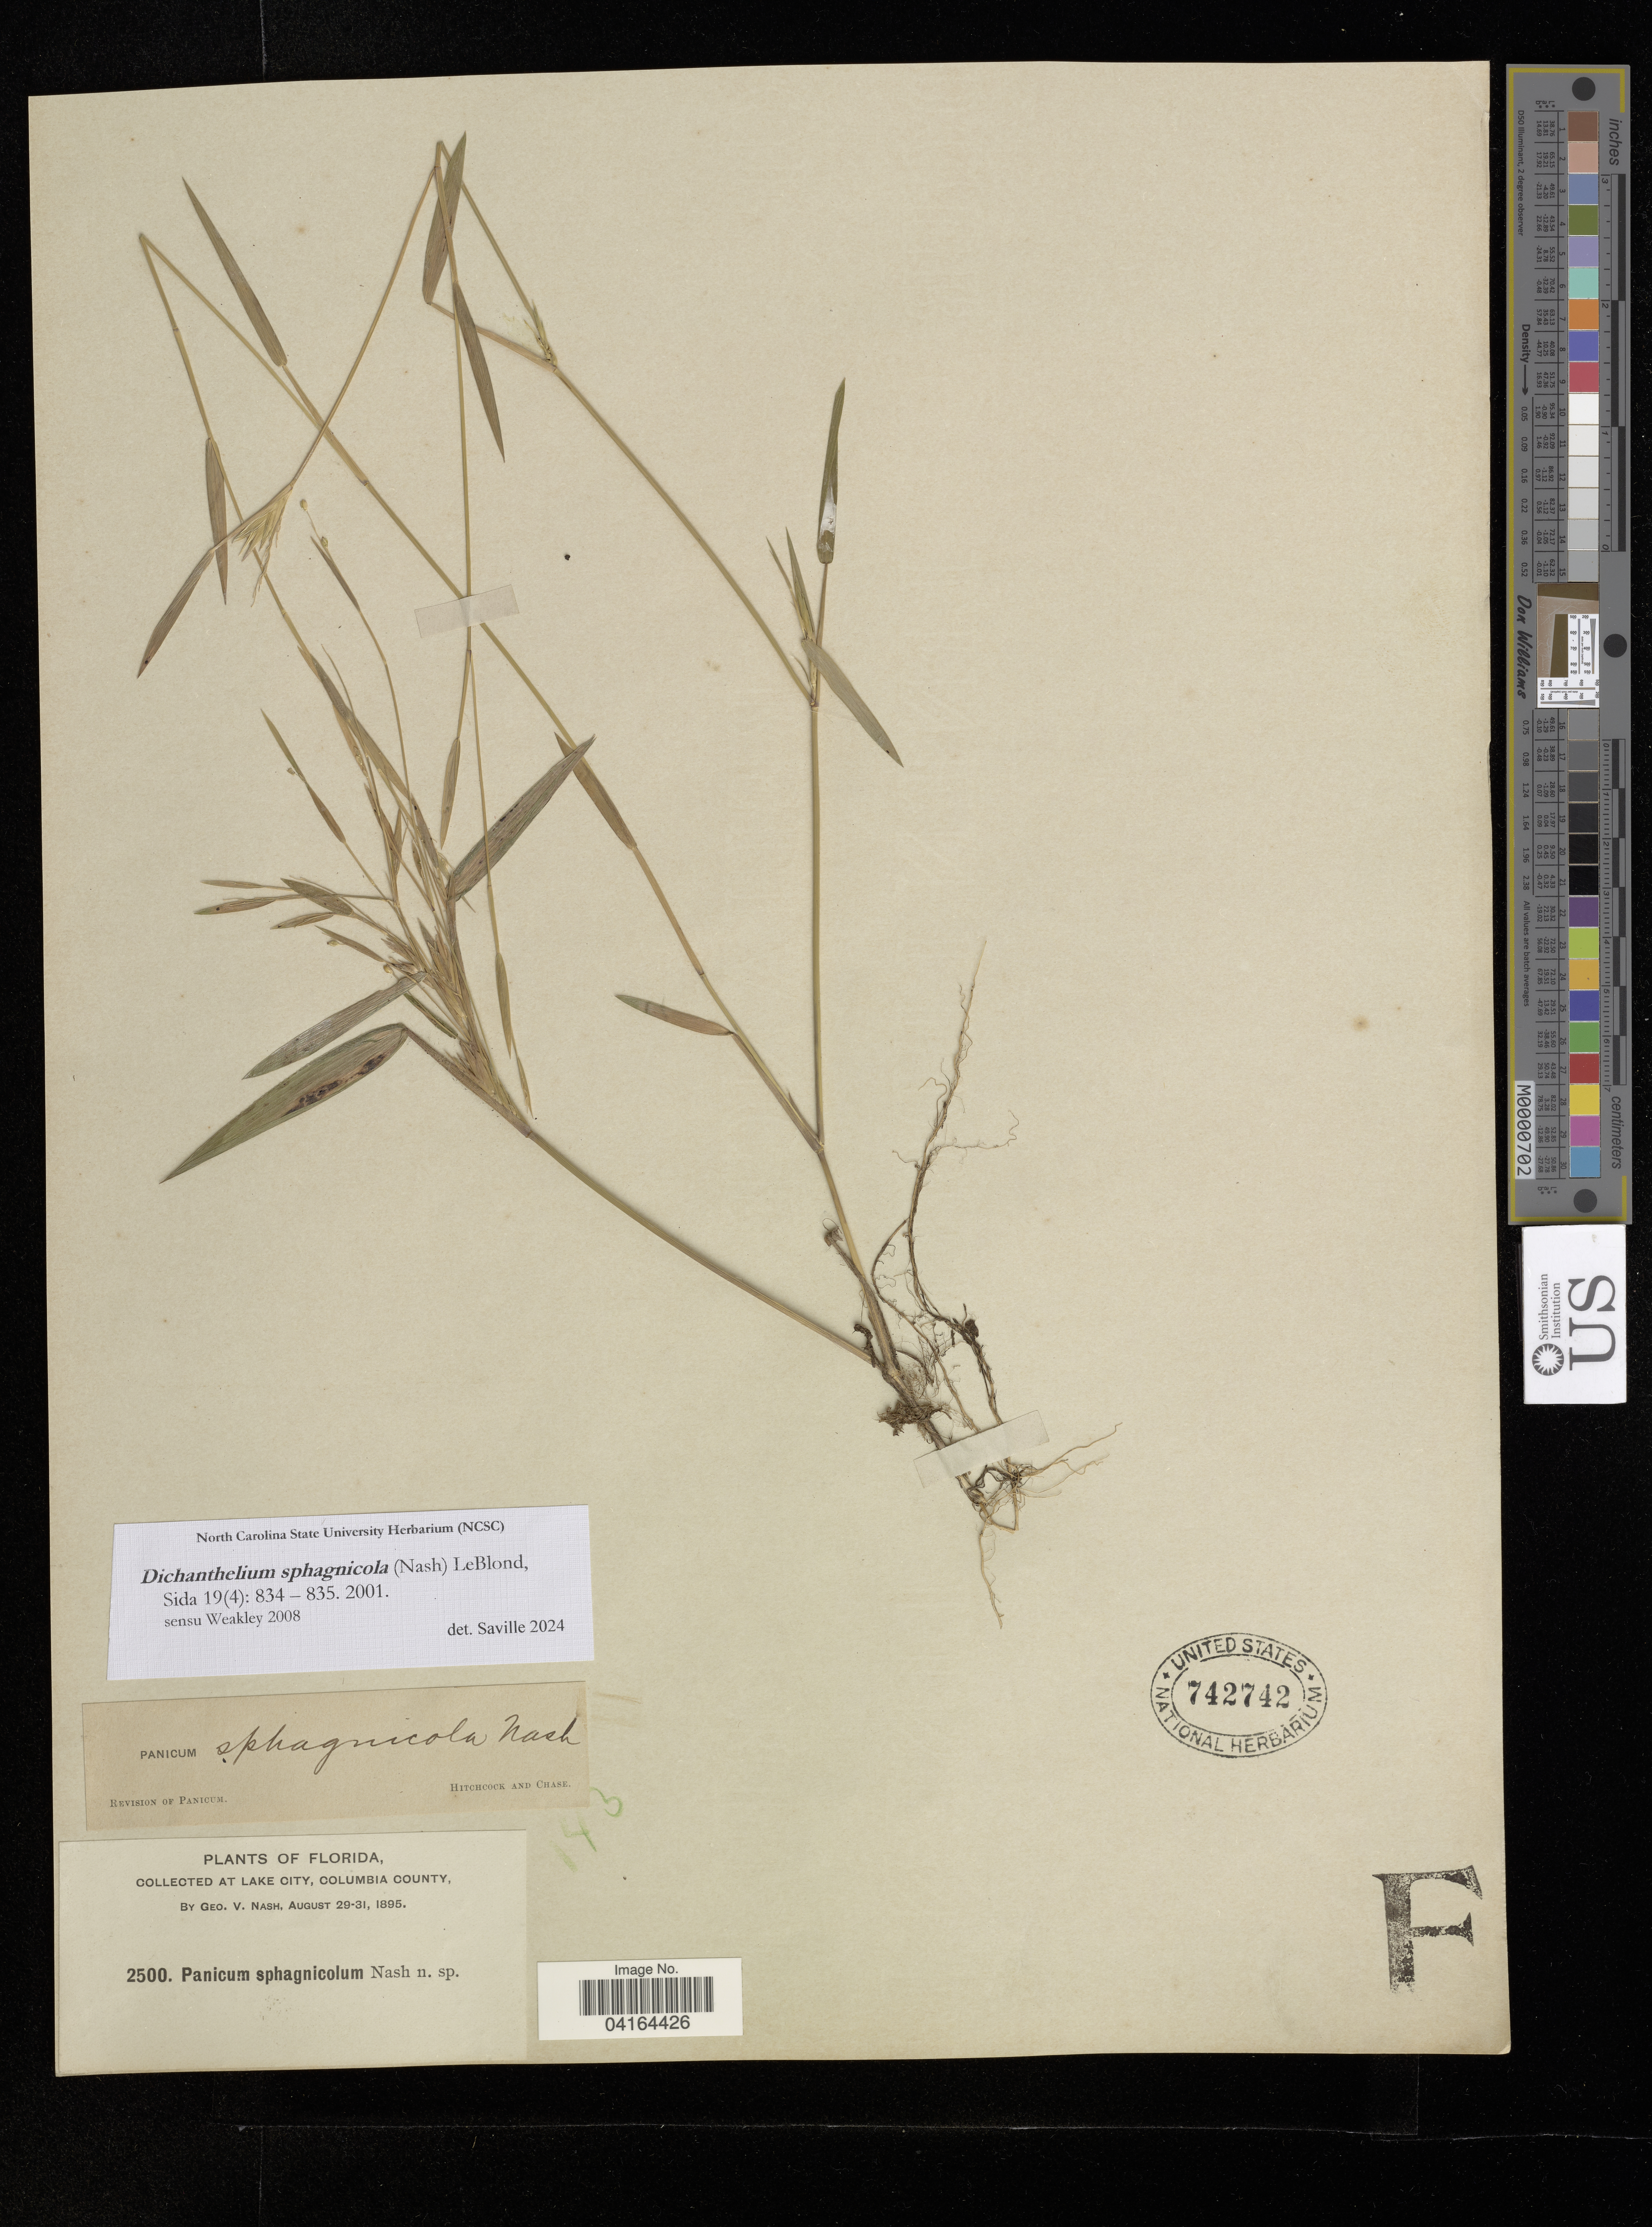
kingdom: Plantae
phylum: Tracheophyta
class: Liliopsida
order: Poales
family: Poaceae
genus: Dichanthelium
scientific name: Dichanthelium sphagnicola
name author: (Nash) LeBlond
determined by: Saville, A. C., (NCSC), North Carolina State University (UNITED STATES)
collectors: G. V. Nash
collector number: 2500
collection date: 1895-08-29/1895-08-31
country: United States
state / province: Florida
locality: Collected at Lake City, Columbia County.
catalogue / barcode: US 742742